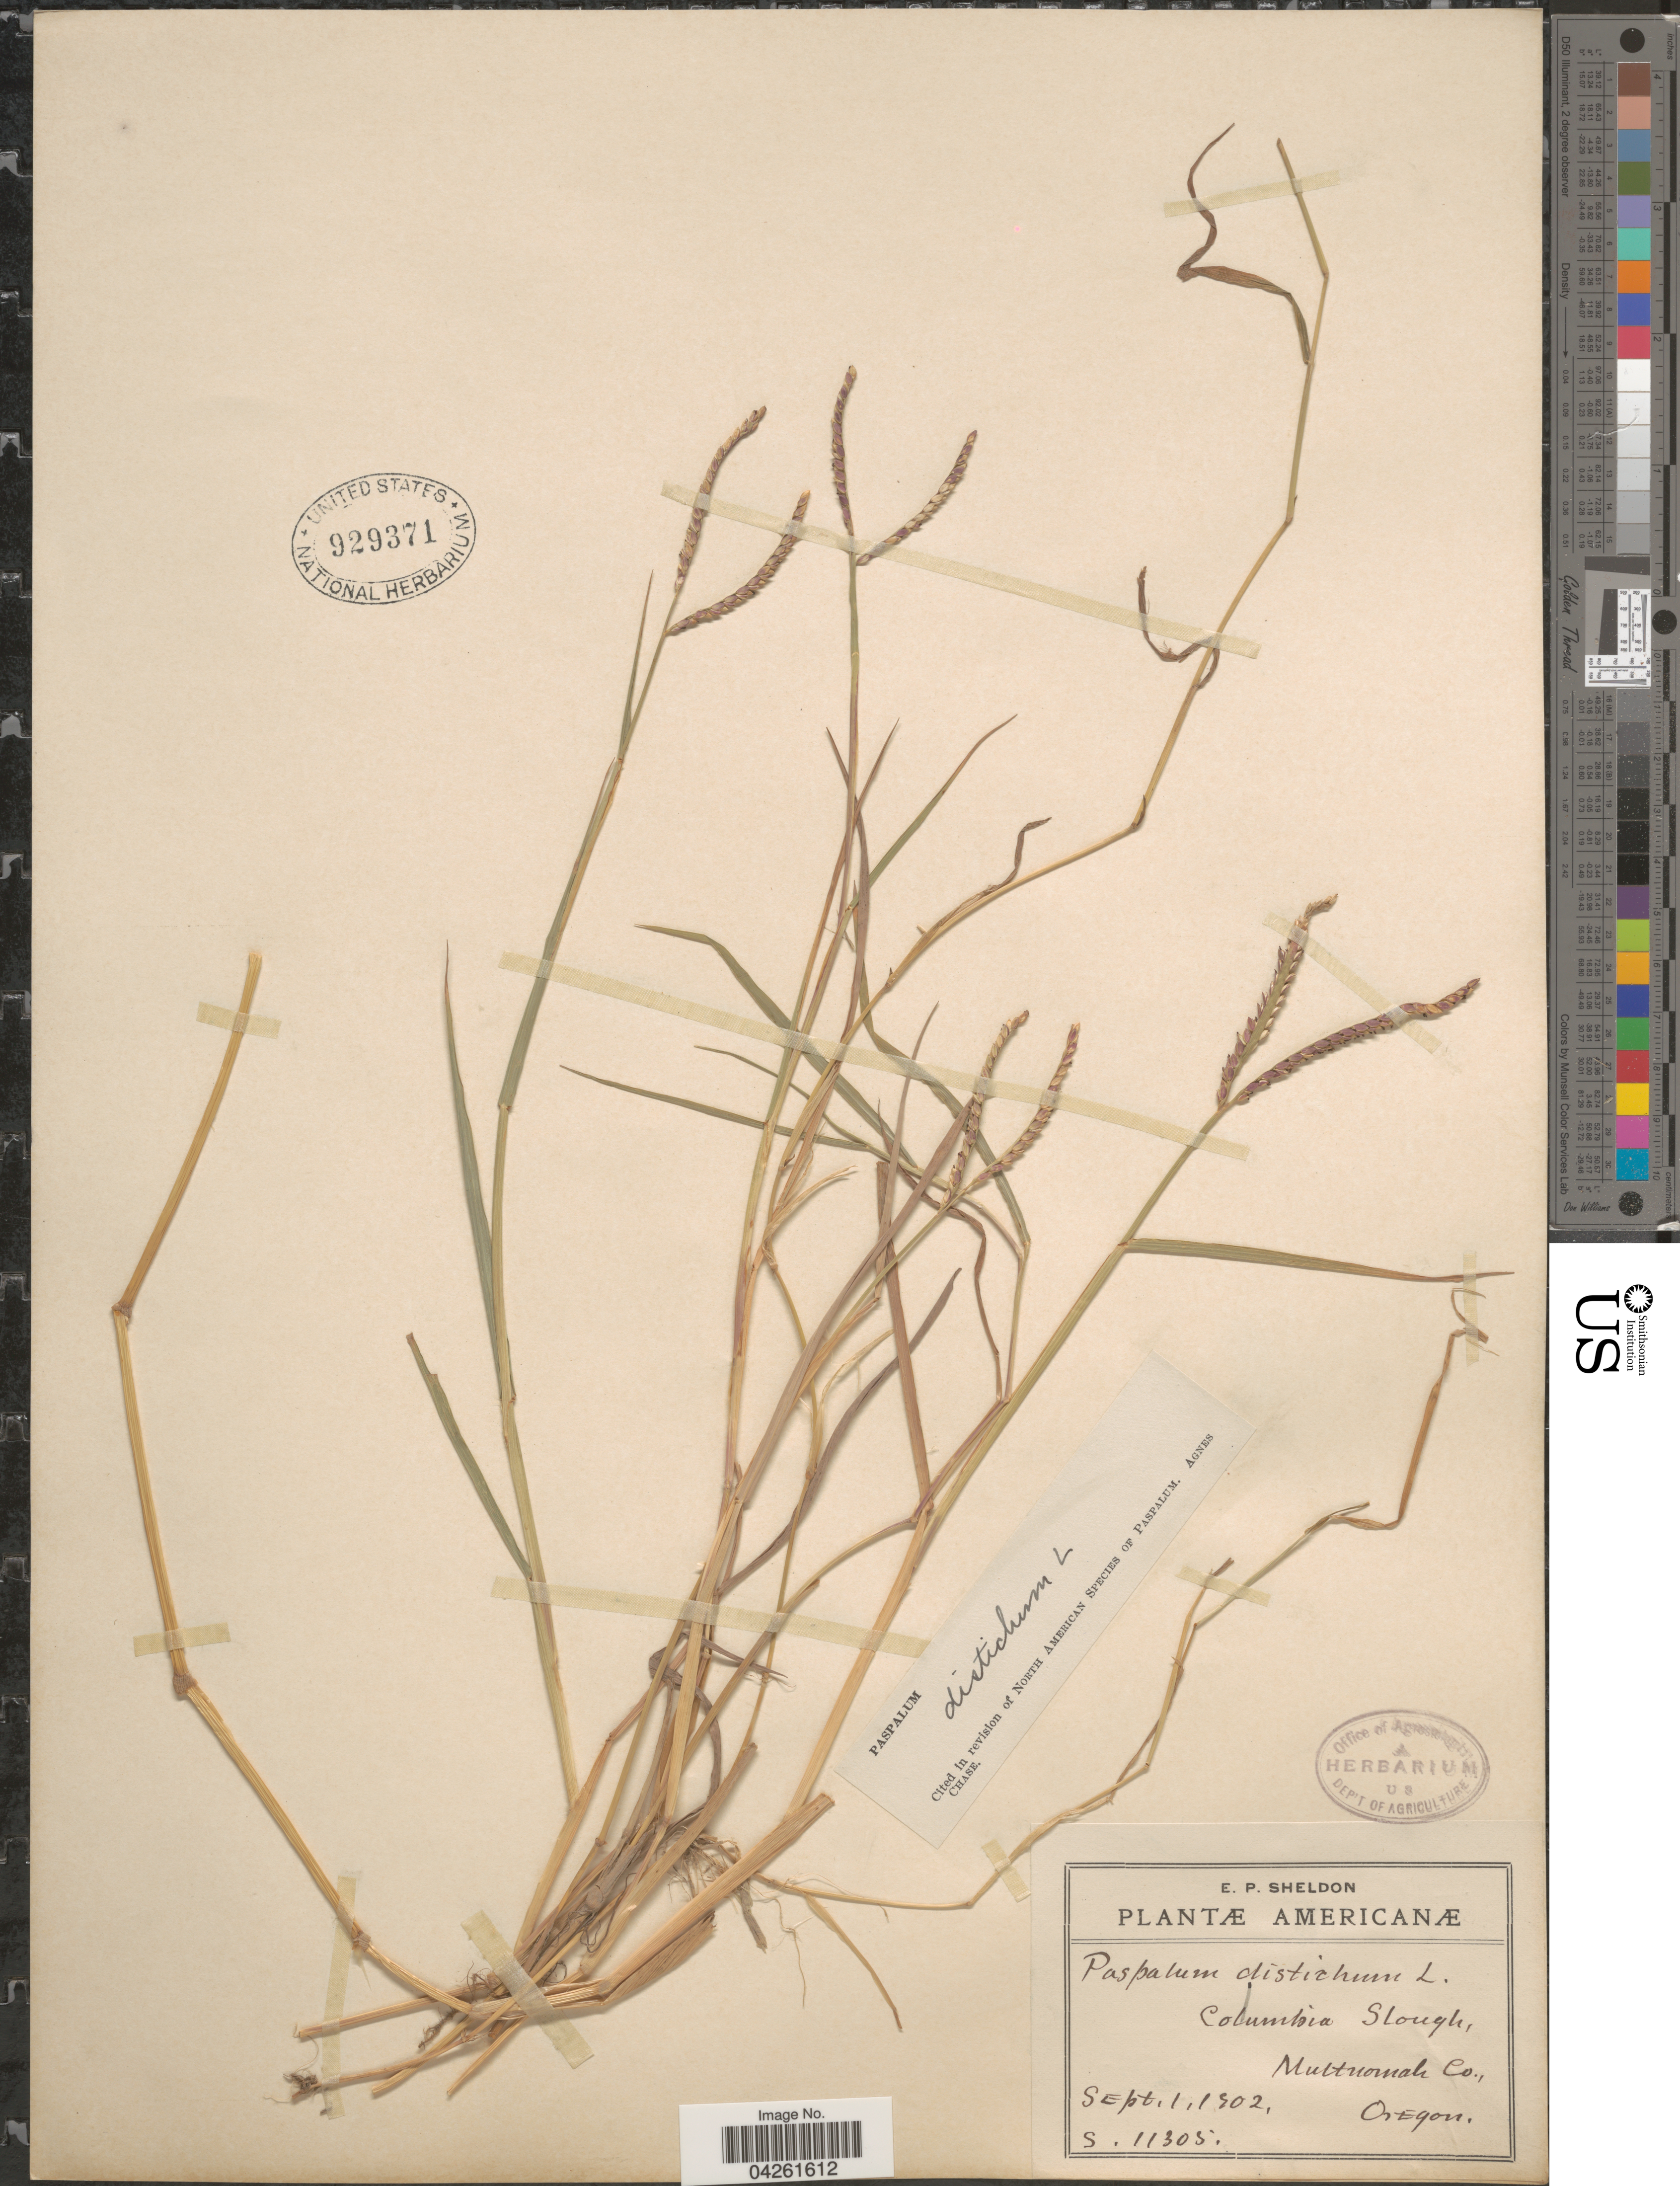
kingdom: Plantae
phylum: Tracheophyta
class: Liliopsida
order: Poales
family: Poaceae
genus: Paspalum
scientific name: Paspalum distichum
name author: L.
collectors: E. P. Sheldon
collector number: S. 11305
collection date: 1902-09-01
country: United States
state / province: Oregon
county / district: Multnomah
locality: Columbia Slough, Multnomah Co.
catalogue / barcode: US 929371